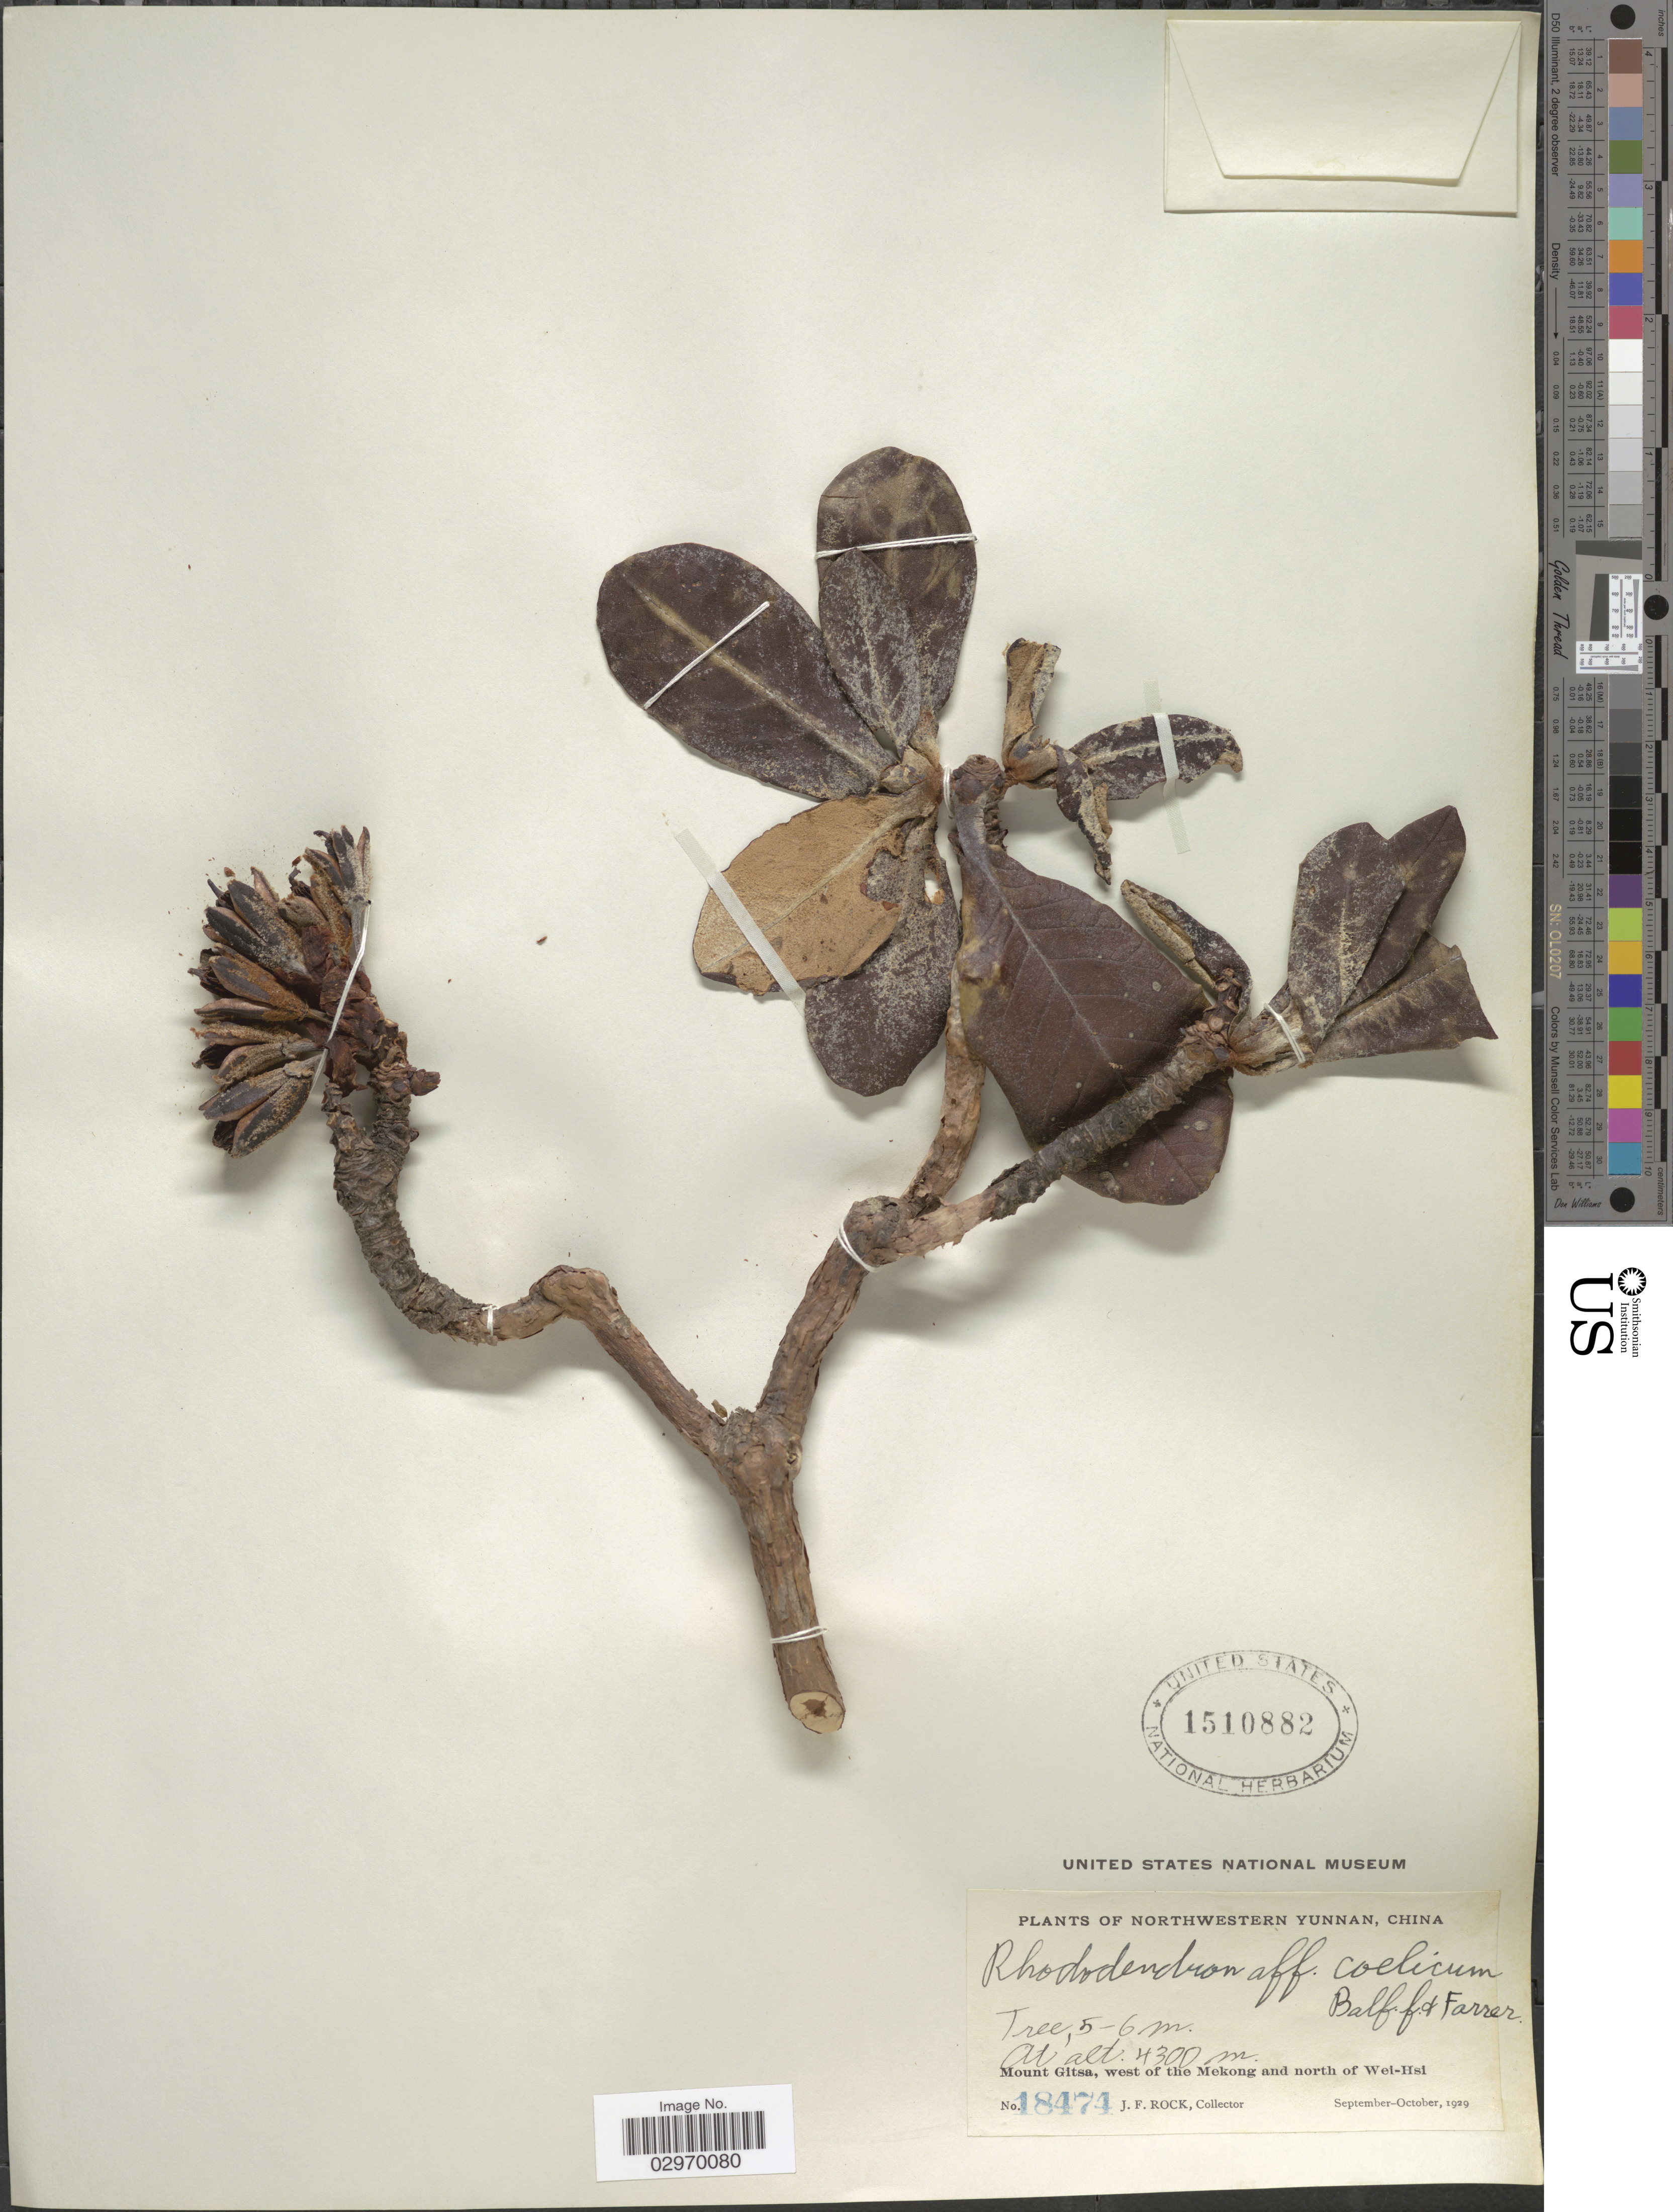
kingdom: Plantae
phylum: Tracheophyta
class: Magnoliopsida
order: Ericales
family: Ericaceae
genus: Rhododendron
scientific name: Rhododendron coelicum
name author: Balf. f. & Farrer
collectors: J. Rock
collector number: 18474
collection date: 1929-09/1929-10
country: China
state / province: Yunnan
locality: Northwestern Yunnan. Mount Gitsa, west of the Mekong and north of Wei-Hsi.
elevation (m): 4300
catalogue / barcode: US 1510882